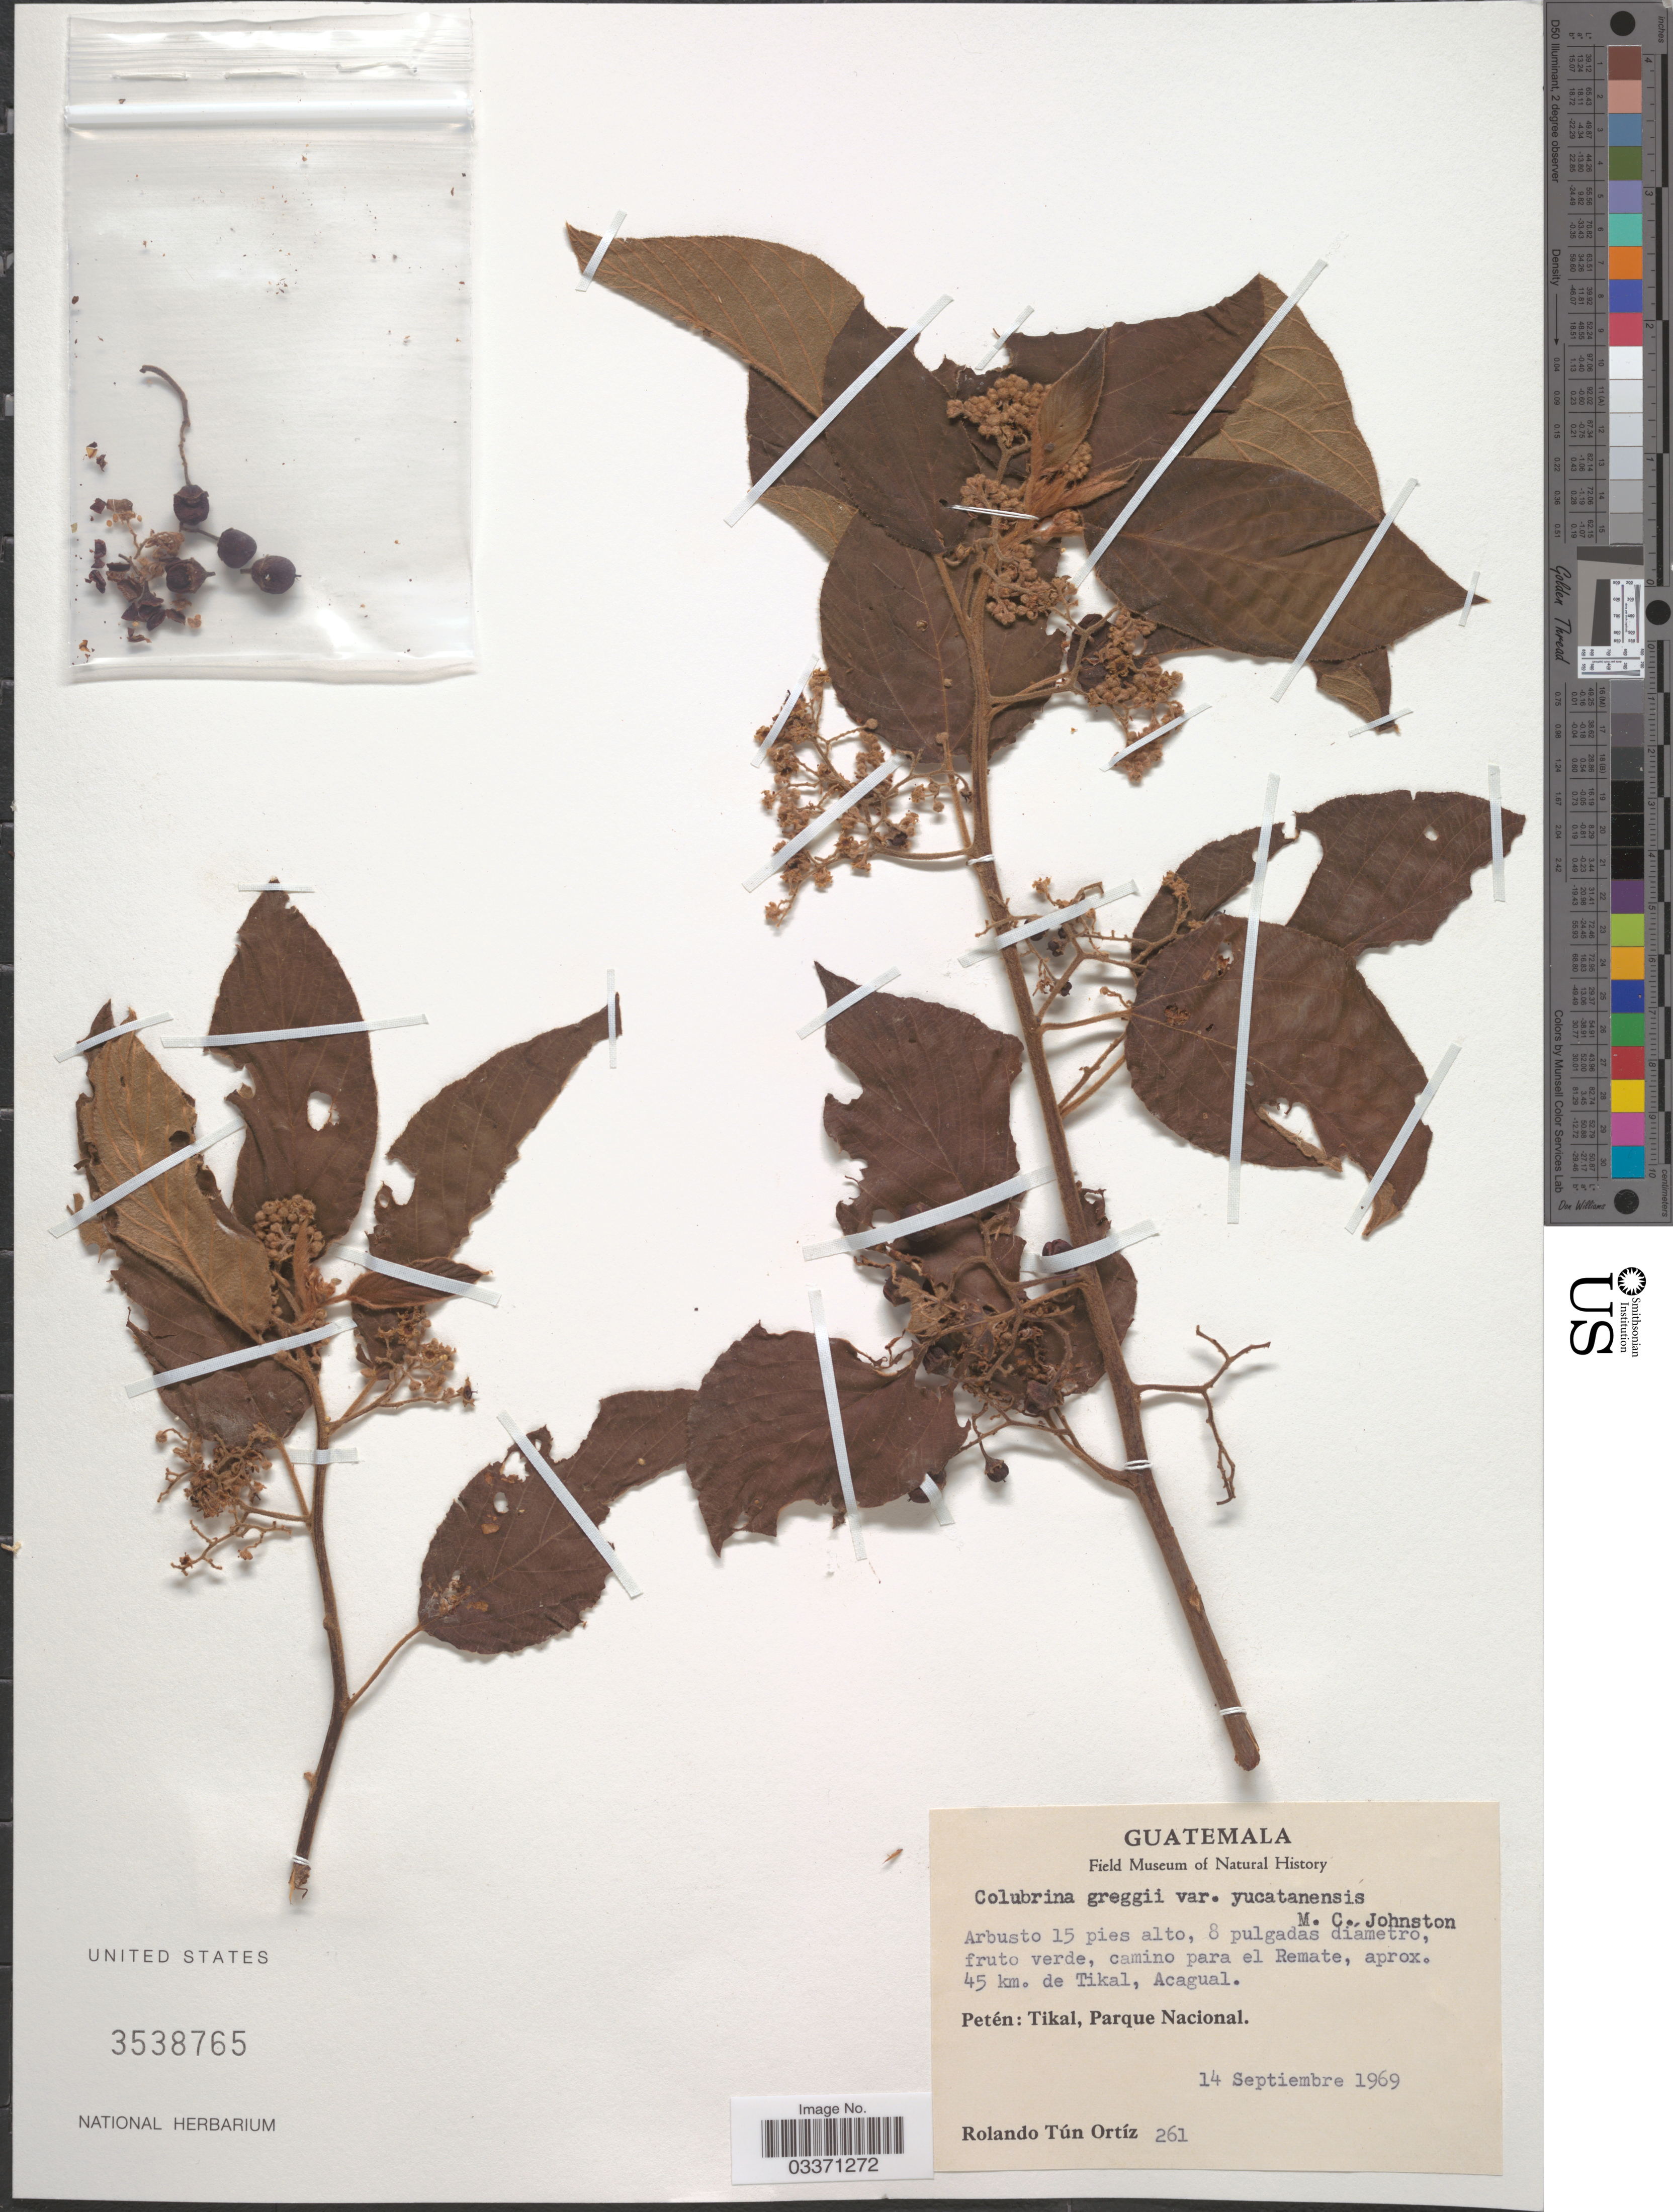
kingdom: Plantae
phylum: Tracheophyta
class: Magnoliopsida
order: Rosales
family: Rhamnaceae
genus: Colubrina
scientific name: Colubrina greggii var. yucatanensis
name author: M.C. Johnst.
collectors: R. Tún Ortíz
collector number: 261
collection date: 1969-09-14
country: Guatemala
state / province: El Petén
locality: Camino para el Remate, aprox. 45 km. de Tikal, Acagual, Péten: Tikal, Parque Nacional.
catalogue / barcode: US 3538765